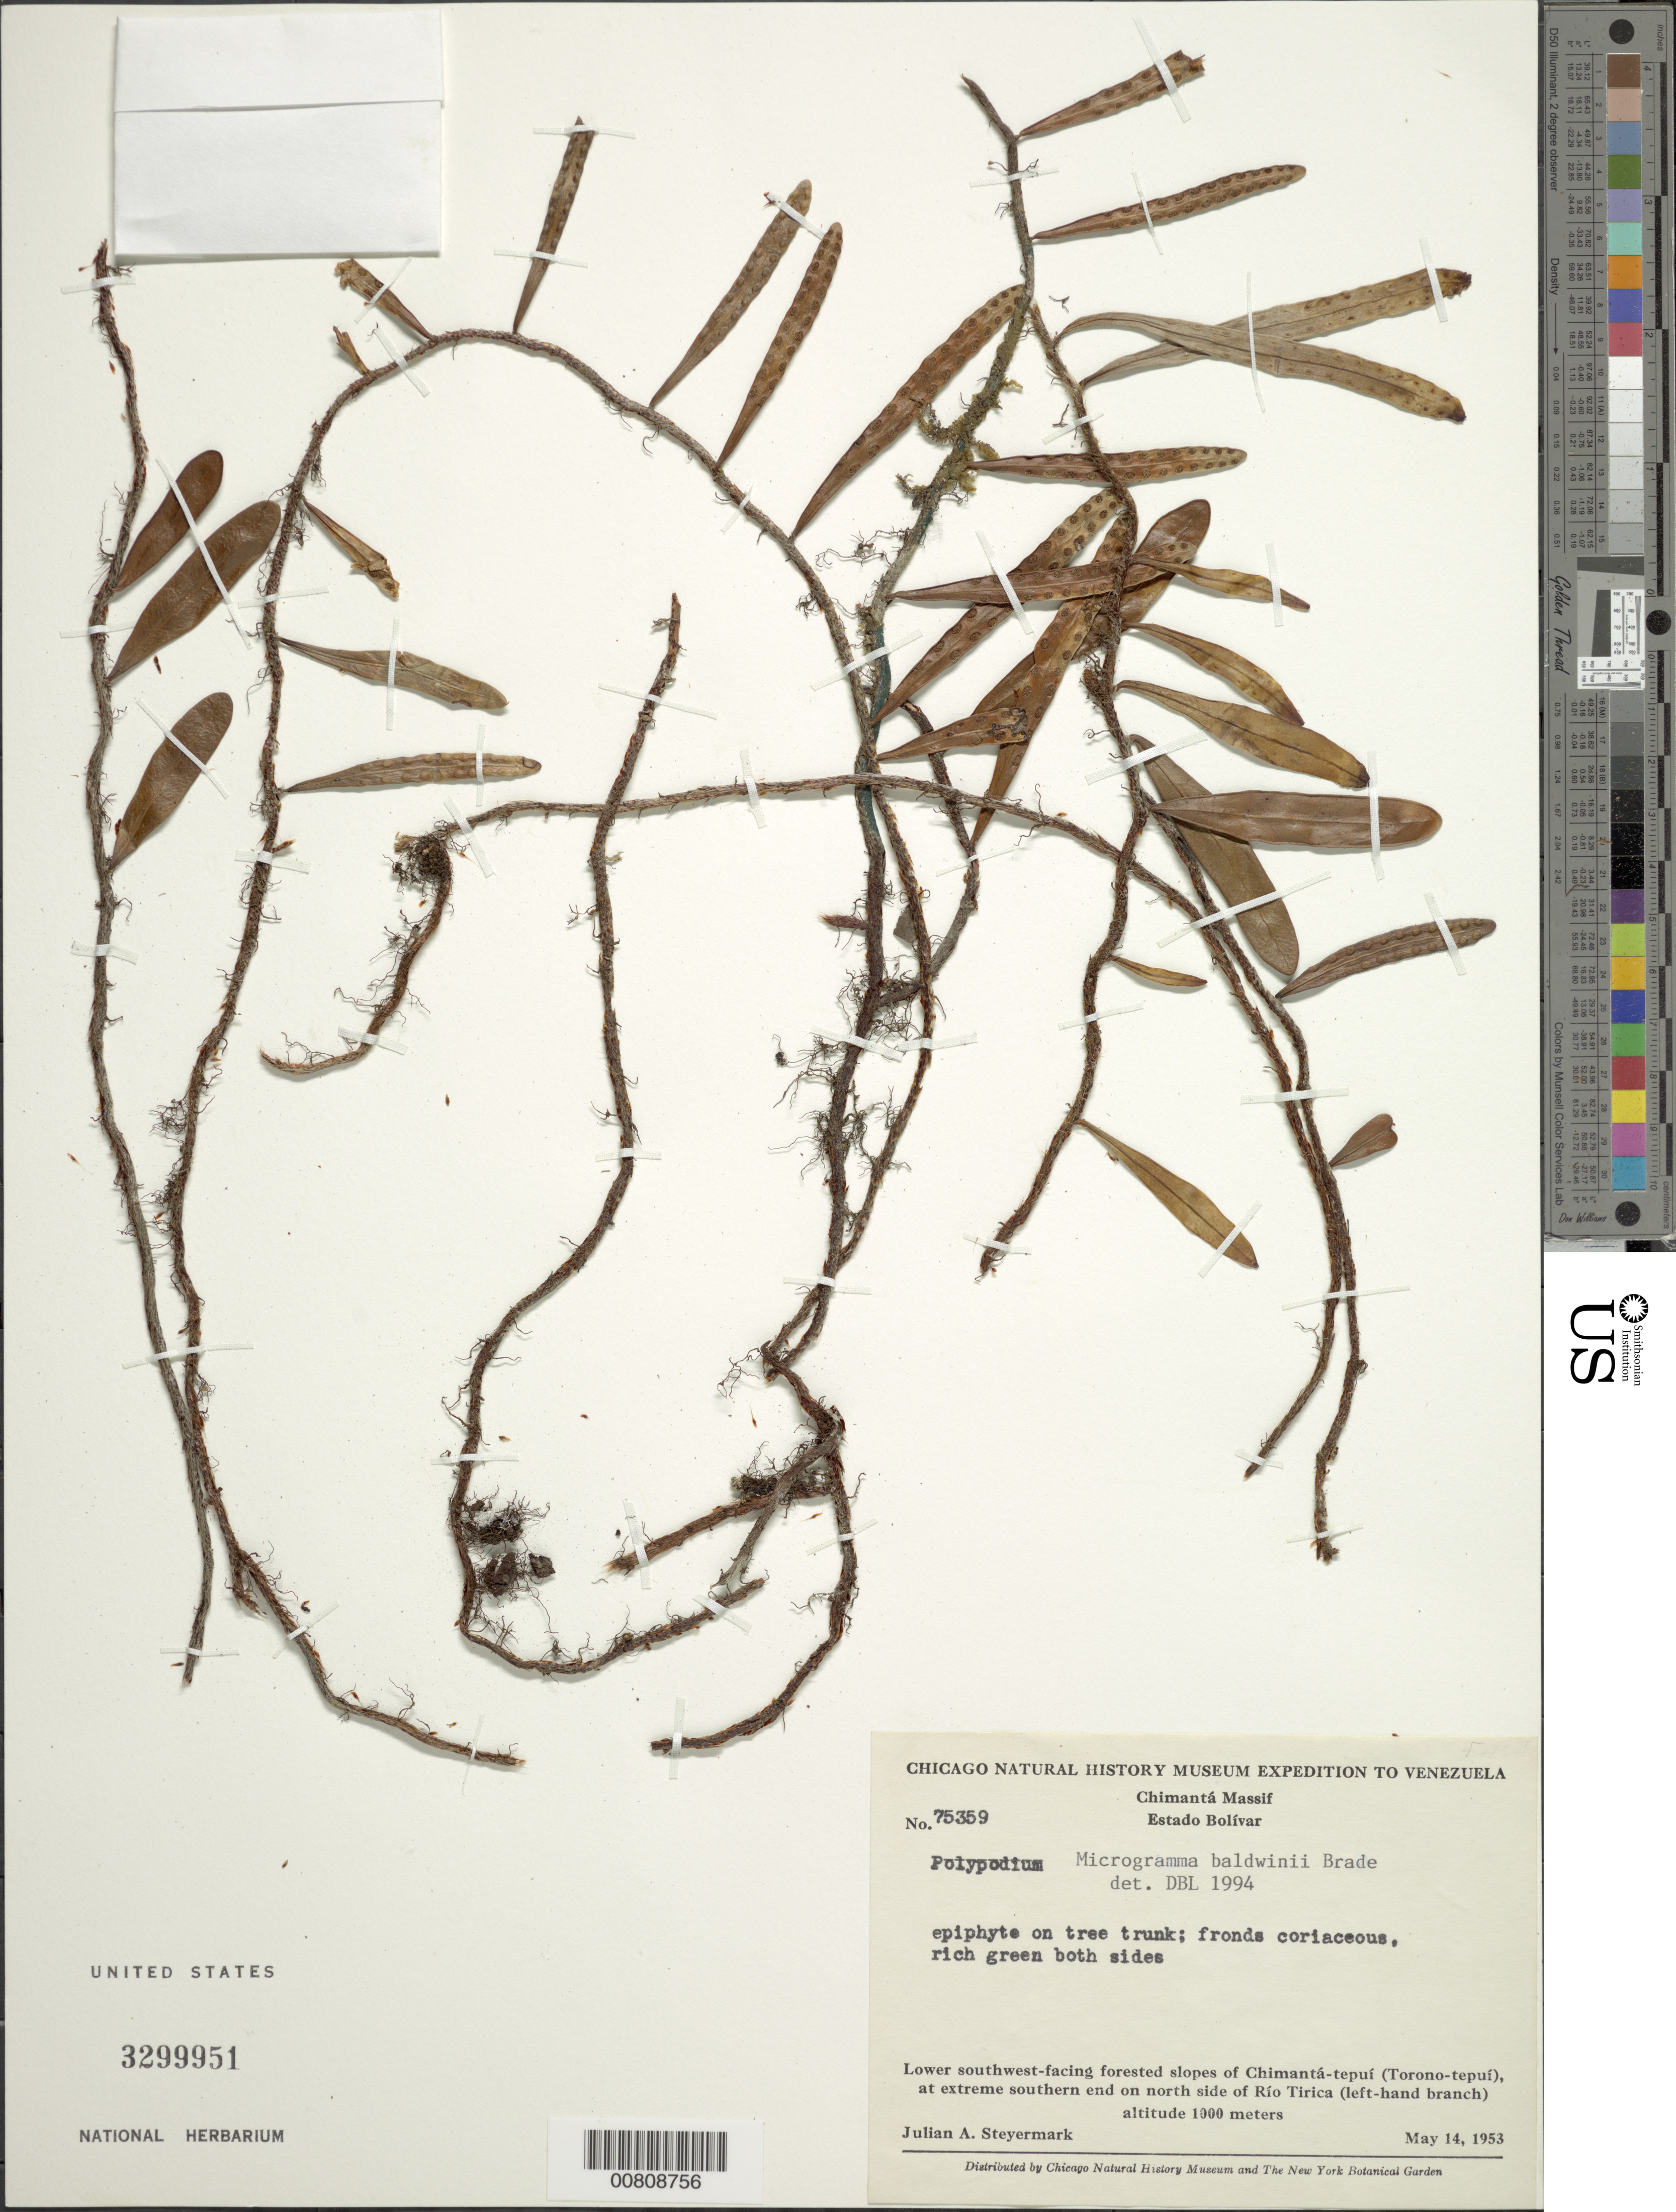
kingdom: Plantae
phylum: Tracheophyta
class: Polypodiopsida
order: Polypodiales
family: Polypodiaceae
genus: Microgramma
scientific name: Microgramma baldwinii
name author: Brade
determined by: Lellinger, David B., (BOT), Smithsonian Institution - National Museum of Natural History (UNITED STATES)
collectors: J. Steyermark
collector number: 75359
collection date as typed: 14-May-53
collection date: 1953-05-14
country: Venezuela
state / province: Bolívar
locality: Chimantá-tepuí (Torono-tepuí), N of Río Tirica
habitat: Forested slopes, on tree trunk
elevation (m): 1000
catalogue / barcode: US 3299951